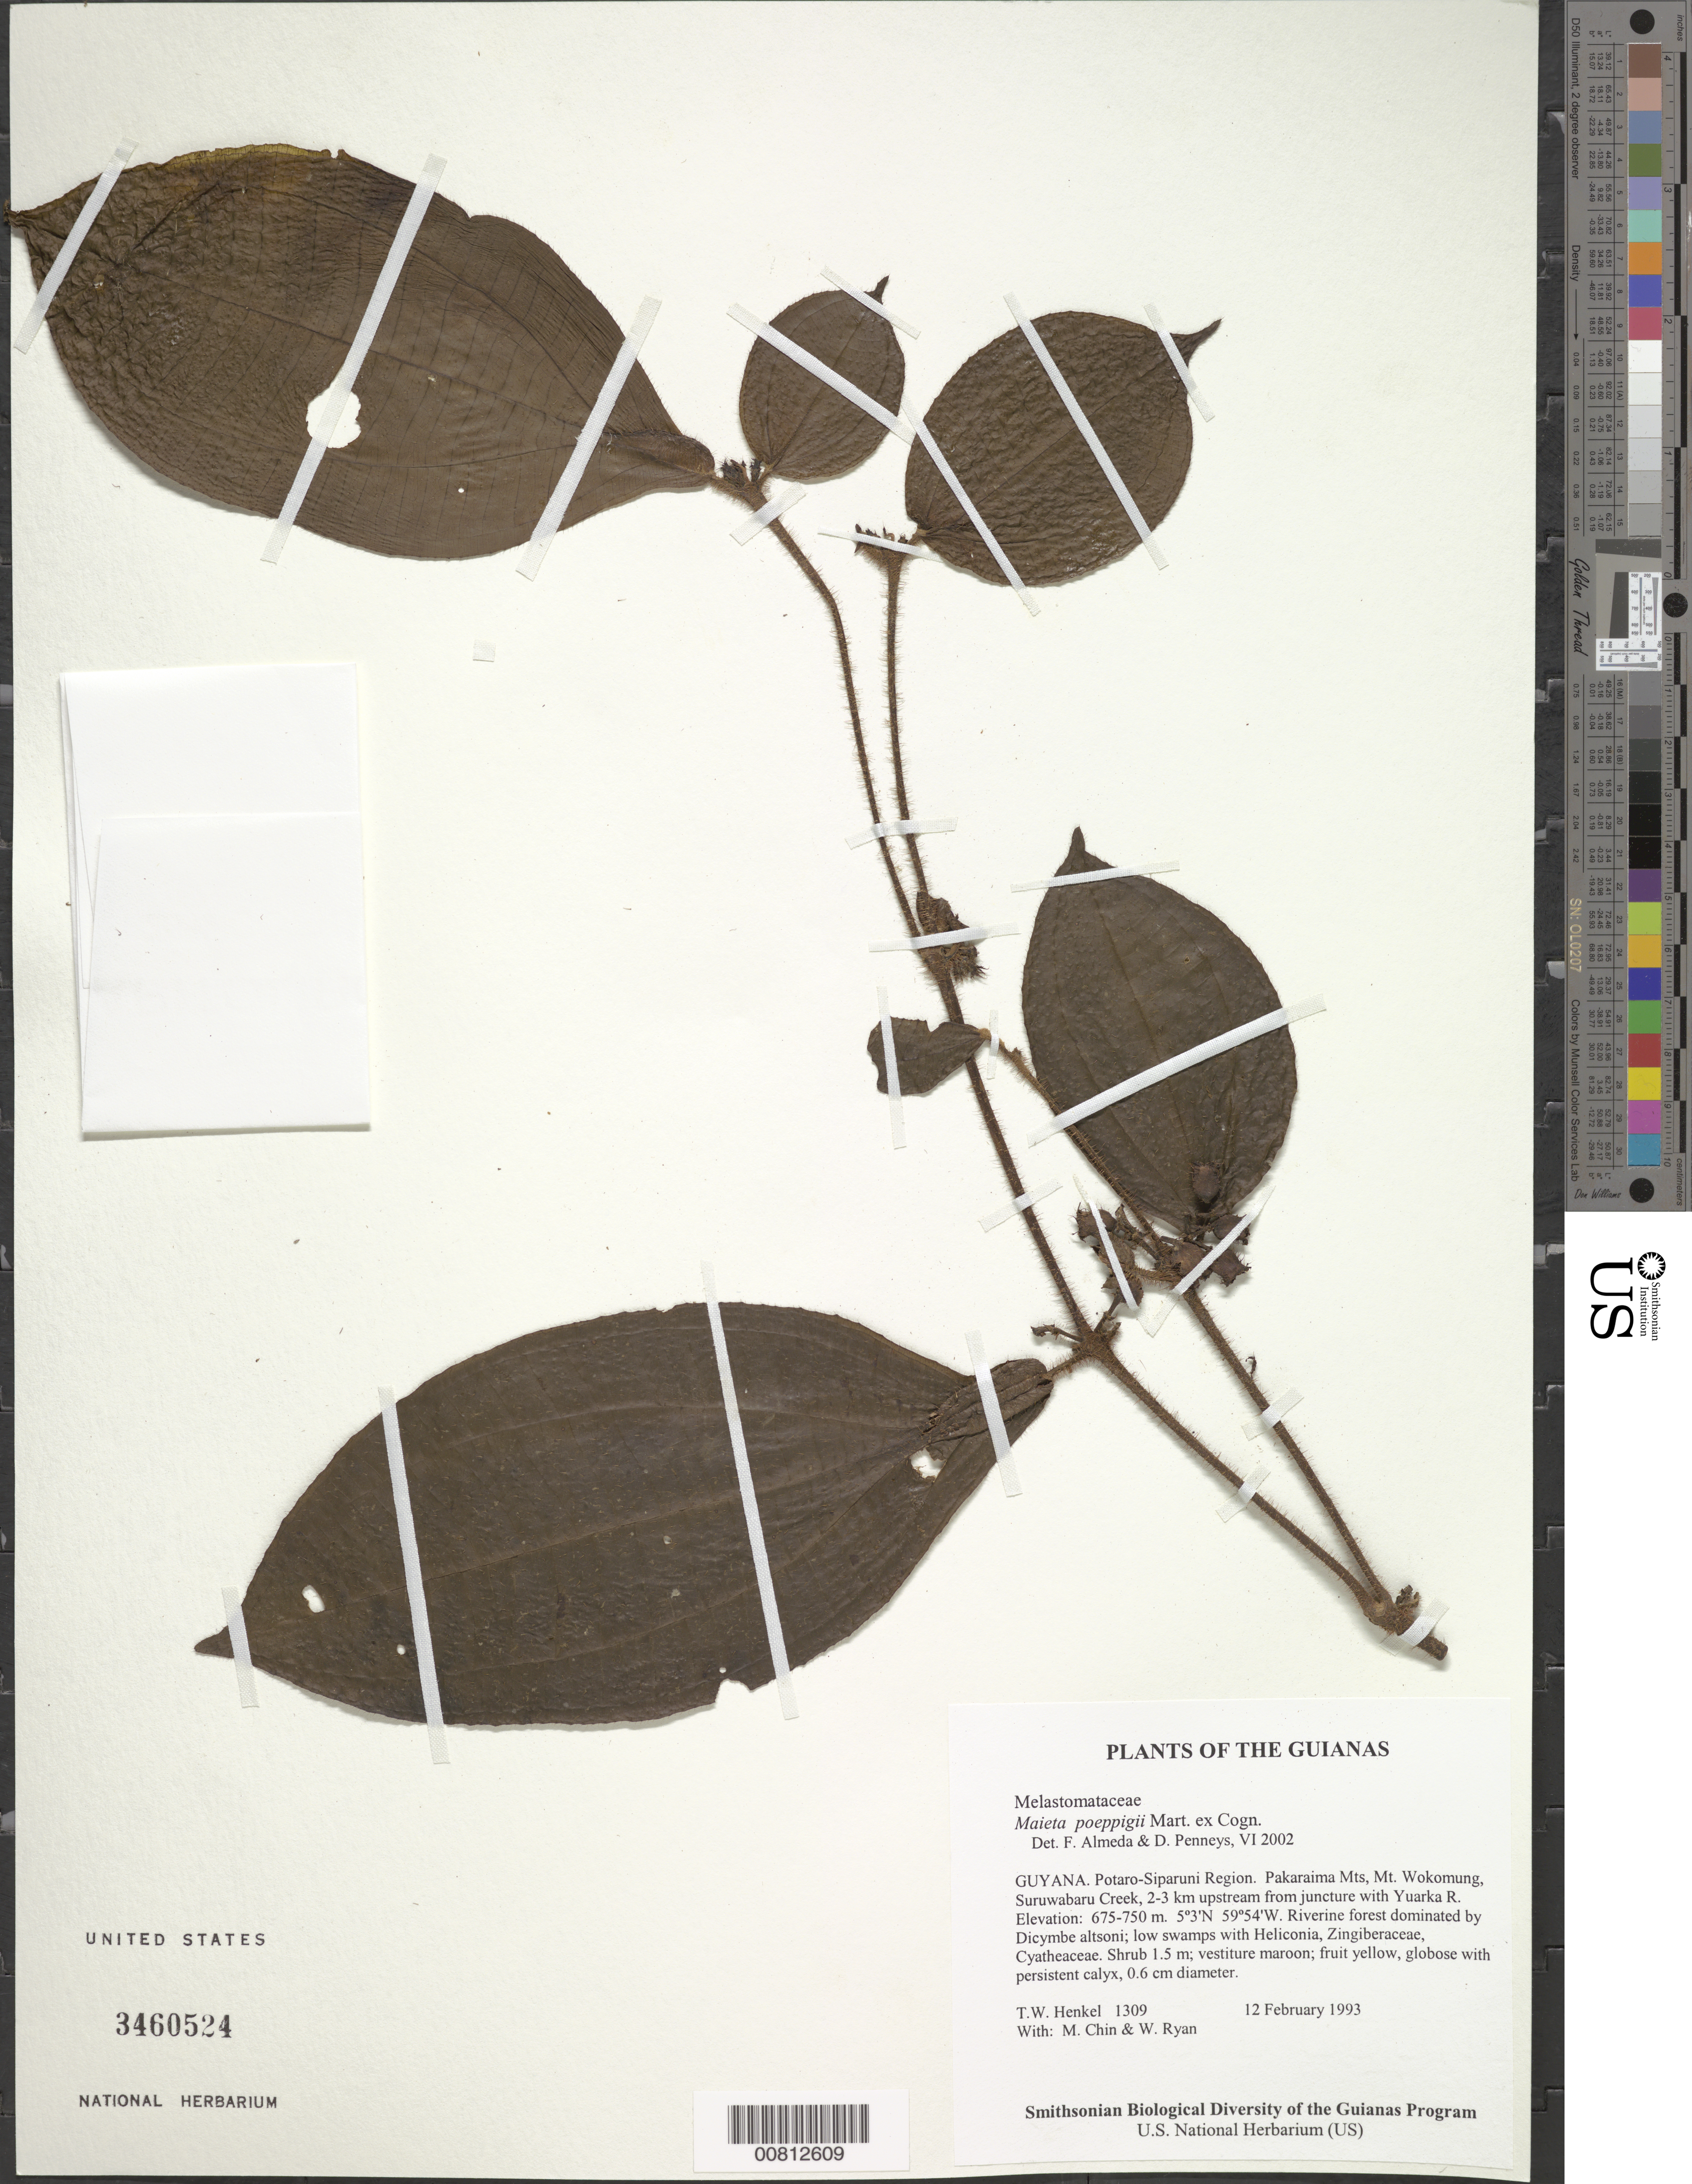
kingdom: Plantae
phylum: Tracheophyta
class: Magnoliopsida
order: Myrtales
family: Melastomataceae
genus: Maieta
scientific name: Maieta poeppigii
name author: Mart. ex Cogn.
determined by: Almeda, F.; Penneys, D. S.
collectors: T. Henkel, M. Chin & W. Ryan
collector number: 1309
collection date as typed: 12 February 1993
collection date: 1993-02-12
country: Guyana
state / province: Potaro-Siparuni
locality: Pakaraima Mts, Mt. Wokomung, Suruwabaru Creek, 2-3 km upstream from juncture with Yuarka R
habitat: Riverine forest dominated by Dicymbe altsoni; low swamps with Heliconia, Zingiberaceae, Cyatheaceae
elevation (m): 675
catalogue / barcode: US 3460524